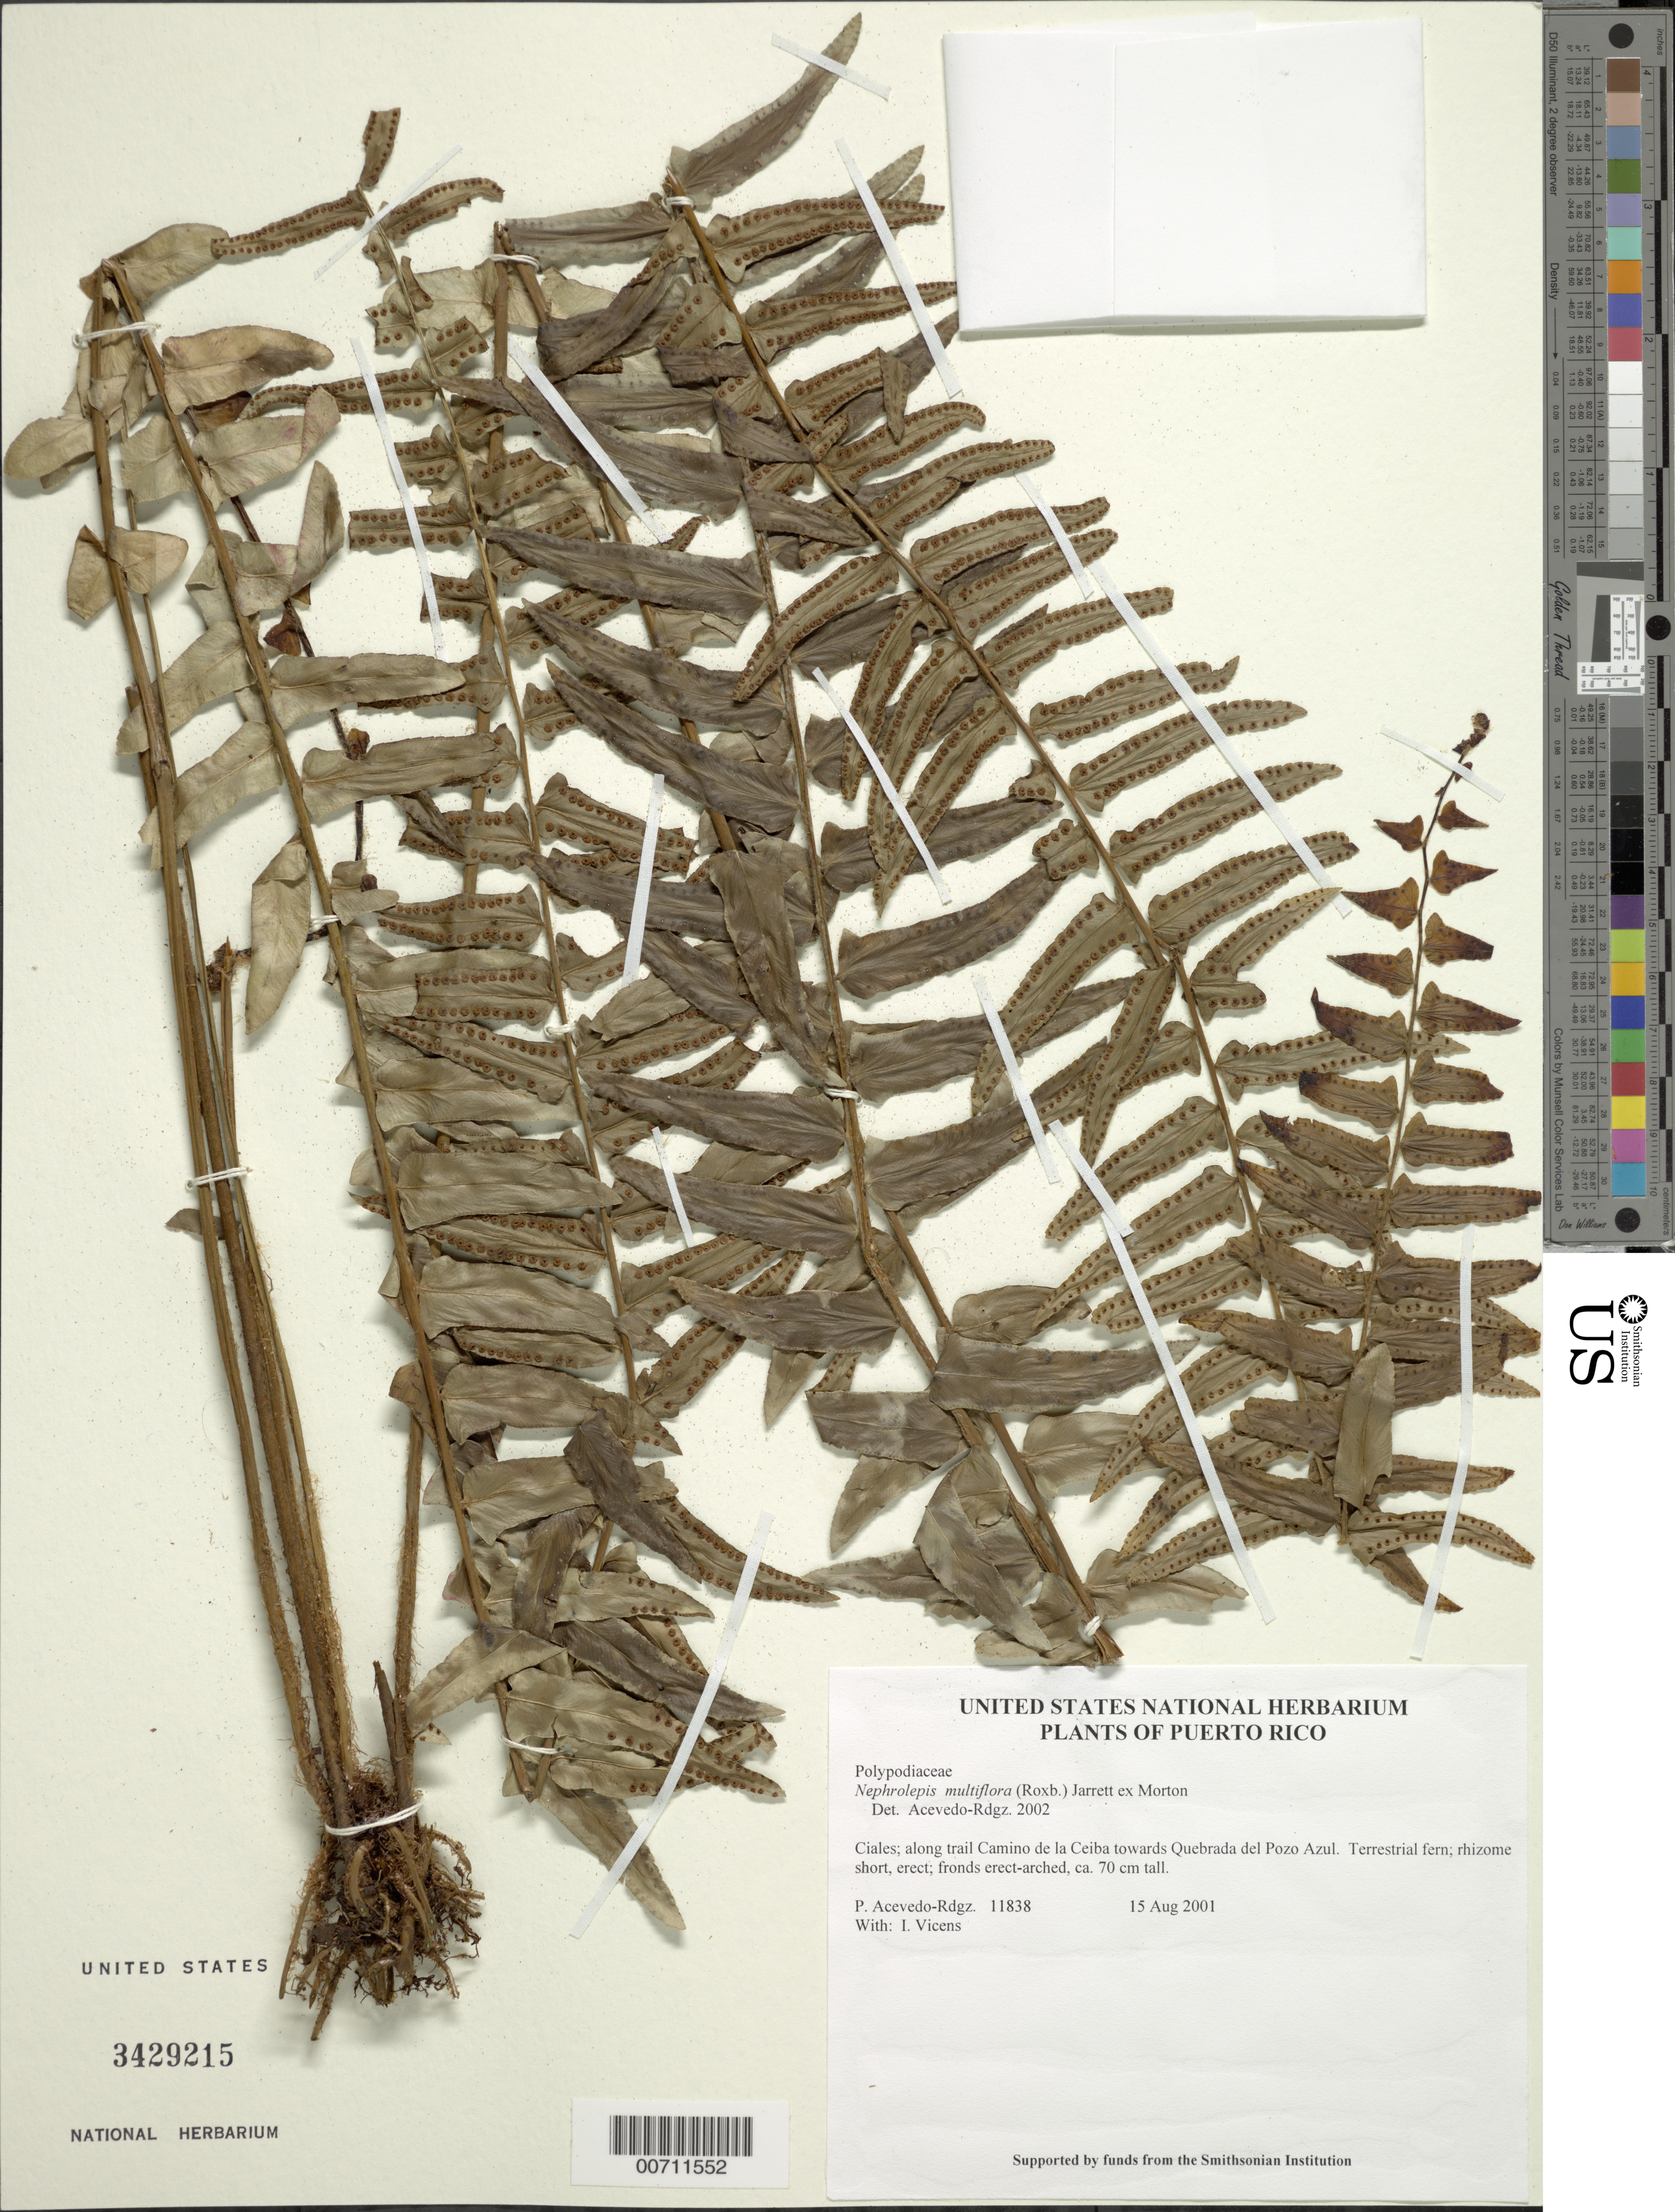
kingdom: Plantae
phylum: Tracheophyta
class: Polypodiopsida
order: Polypodiales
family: Nephrolepidaceae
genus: Nephrolepis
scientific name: Nephrolepis multiflora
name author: (Roxb.) F.M. Jarrett ex C.V. Morton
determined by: Acevedo-Rodríguez, P., (BOT), Smithsonian Institution - National Museum of Natural History (UNITED STATES)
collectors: P. Acevedo-Rodr. & I. Vicens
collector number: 11838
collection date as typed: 15 Aug 2001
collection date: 2001-08-15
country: Puerto Rico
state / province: Ciales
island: Puerto Rico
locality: Ciales; along trail Camino de la Ceiba towards Quebrada del Pozo Azul.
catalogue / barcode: US 3429215